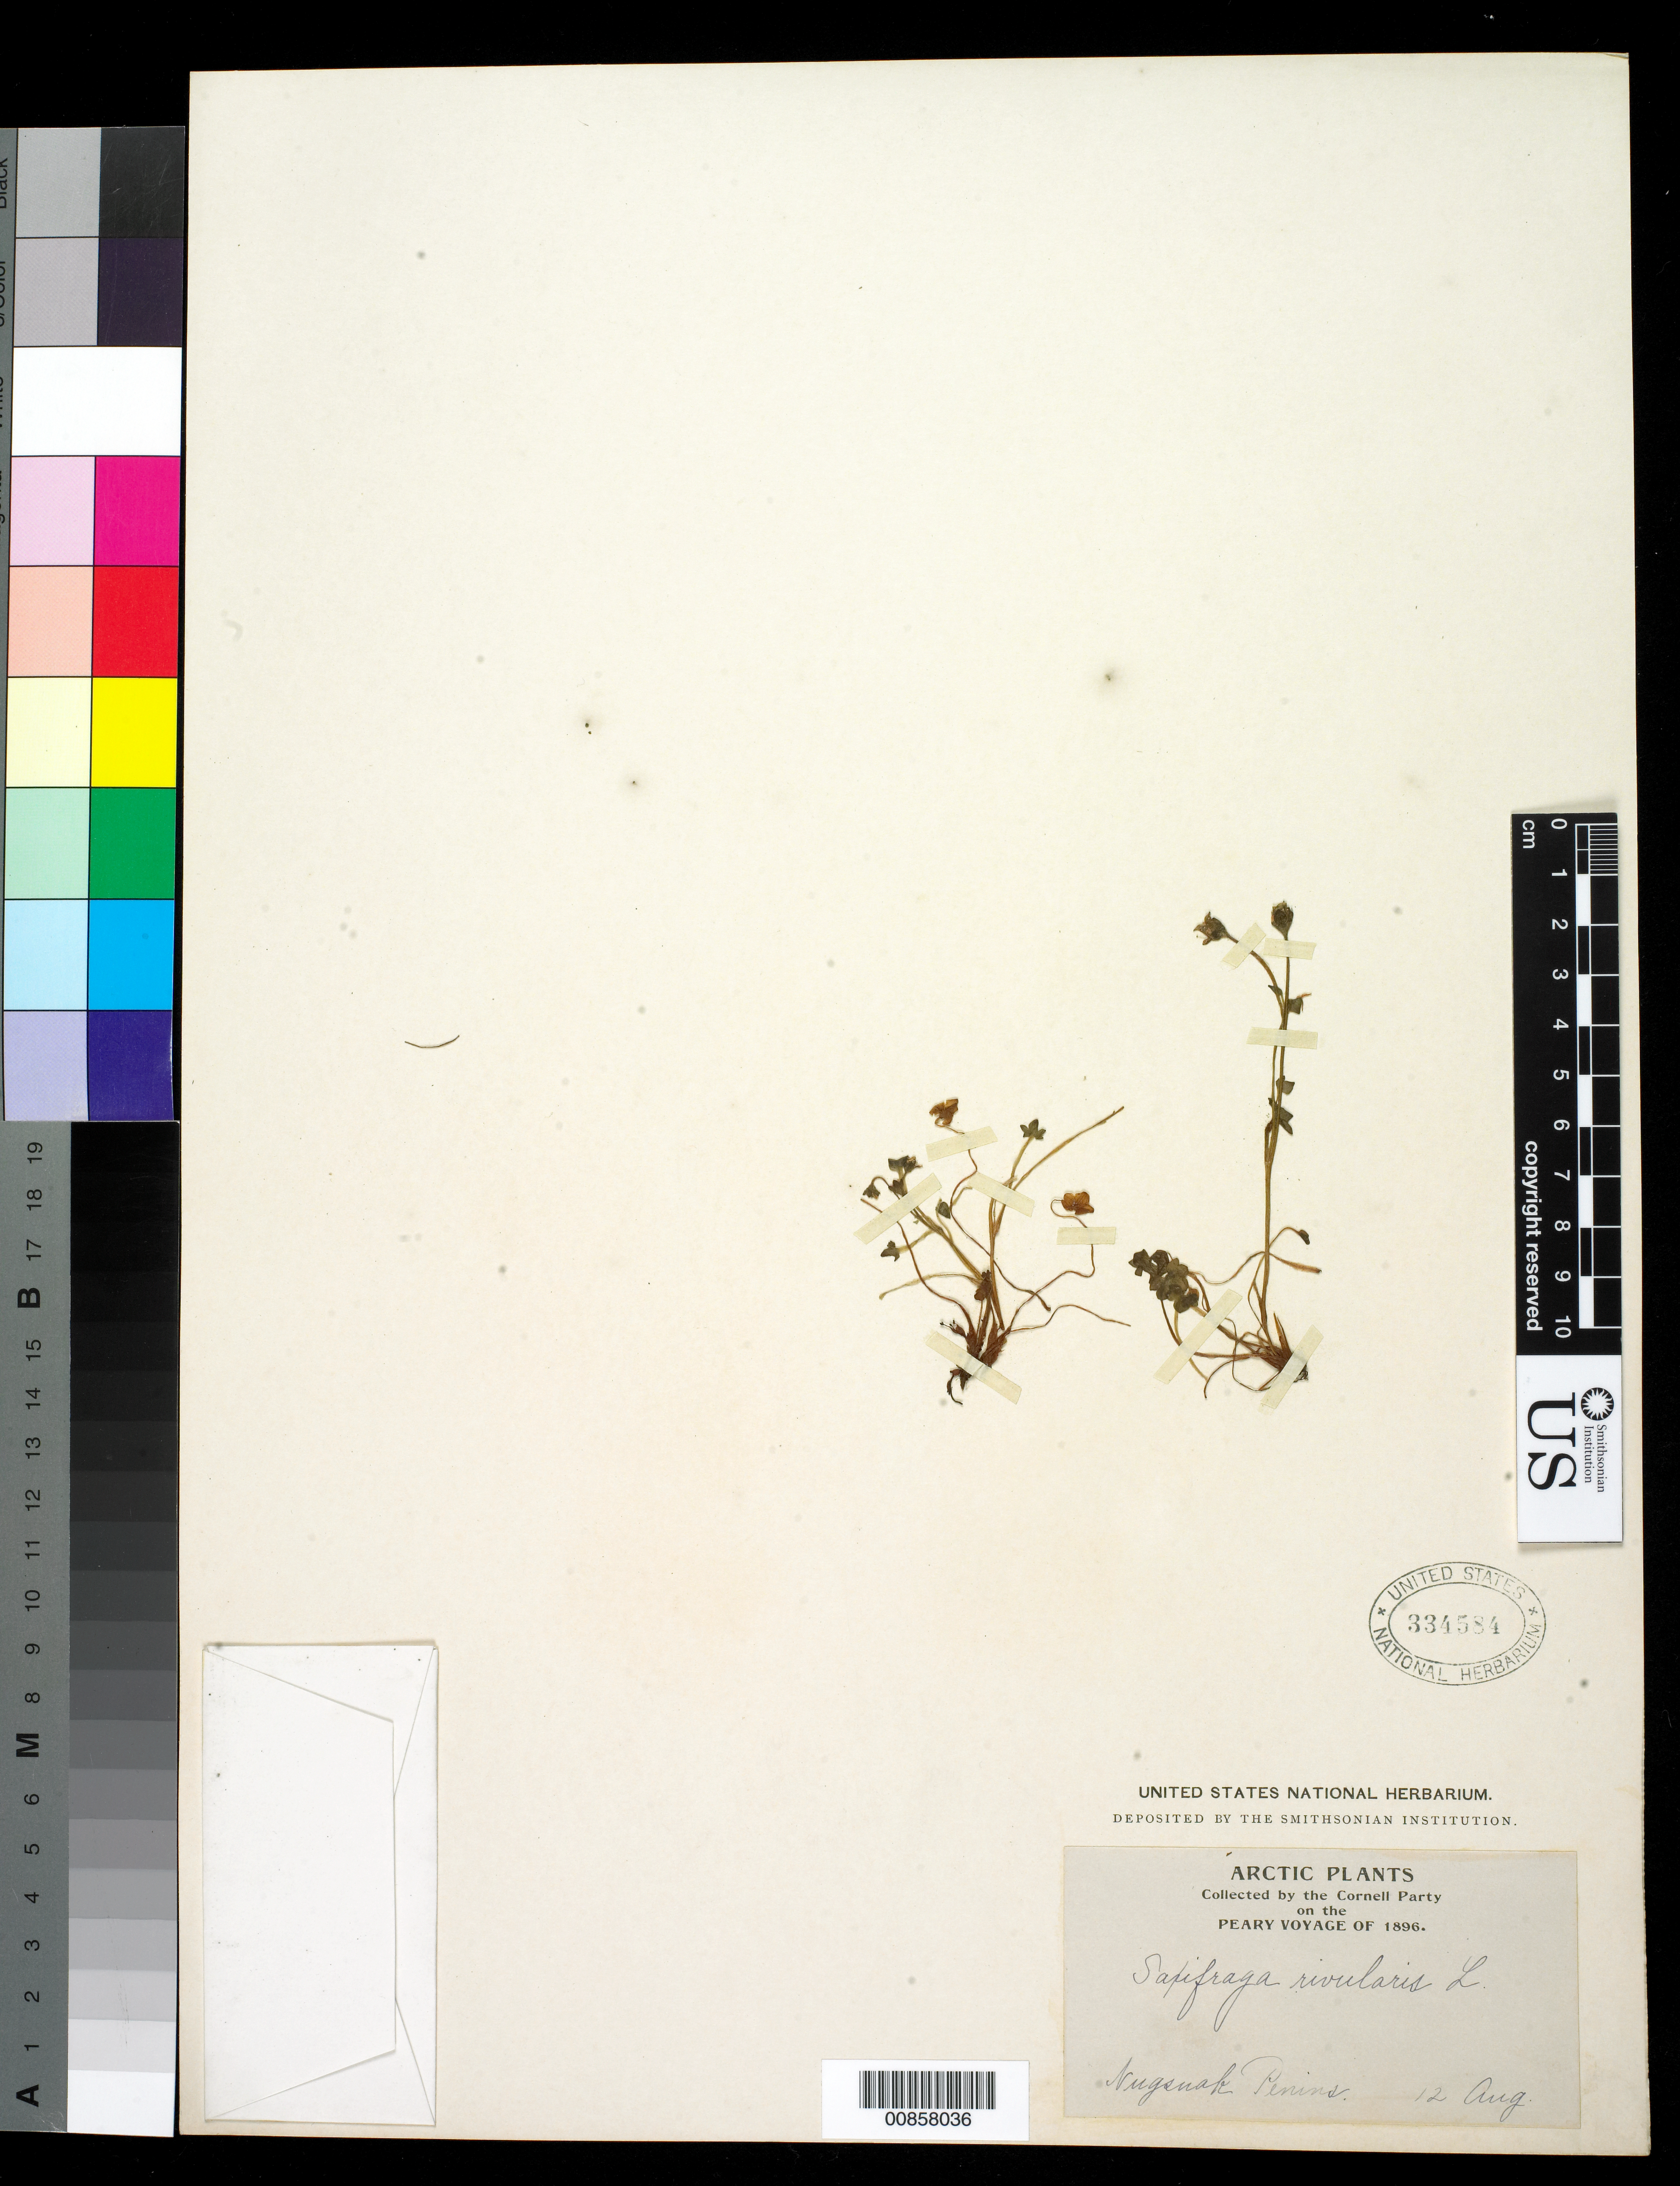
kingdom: Plantae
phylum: Tracheophyta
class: Magnoliopsida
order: Saxifragales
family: Saxifragaceae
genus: Saxifraga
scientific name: Saxifraga rivularis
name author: L.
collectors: Cornell Party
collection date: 1896-08-12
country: Greenland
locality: Nugsuak Peninsula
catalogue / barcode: US 334584